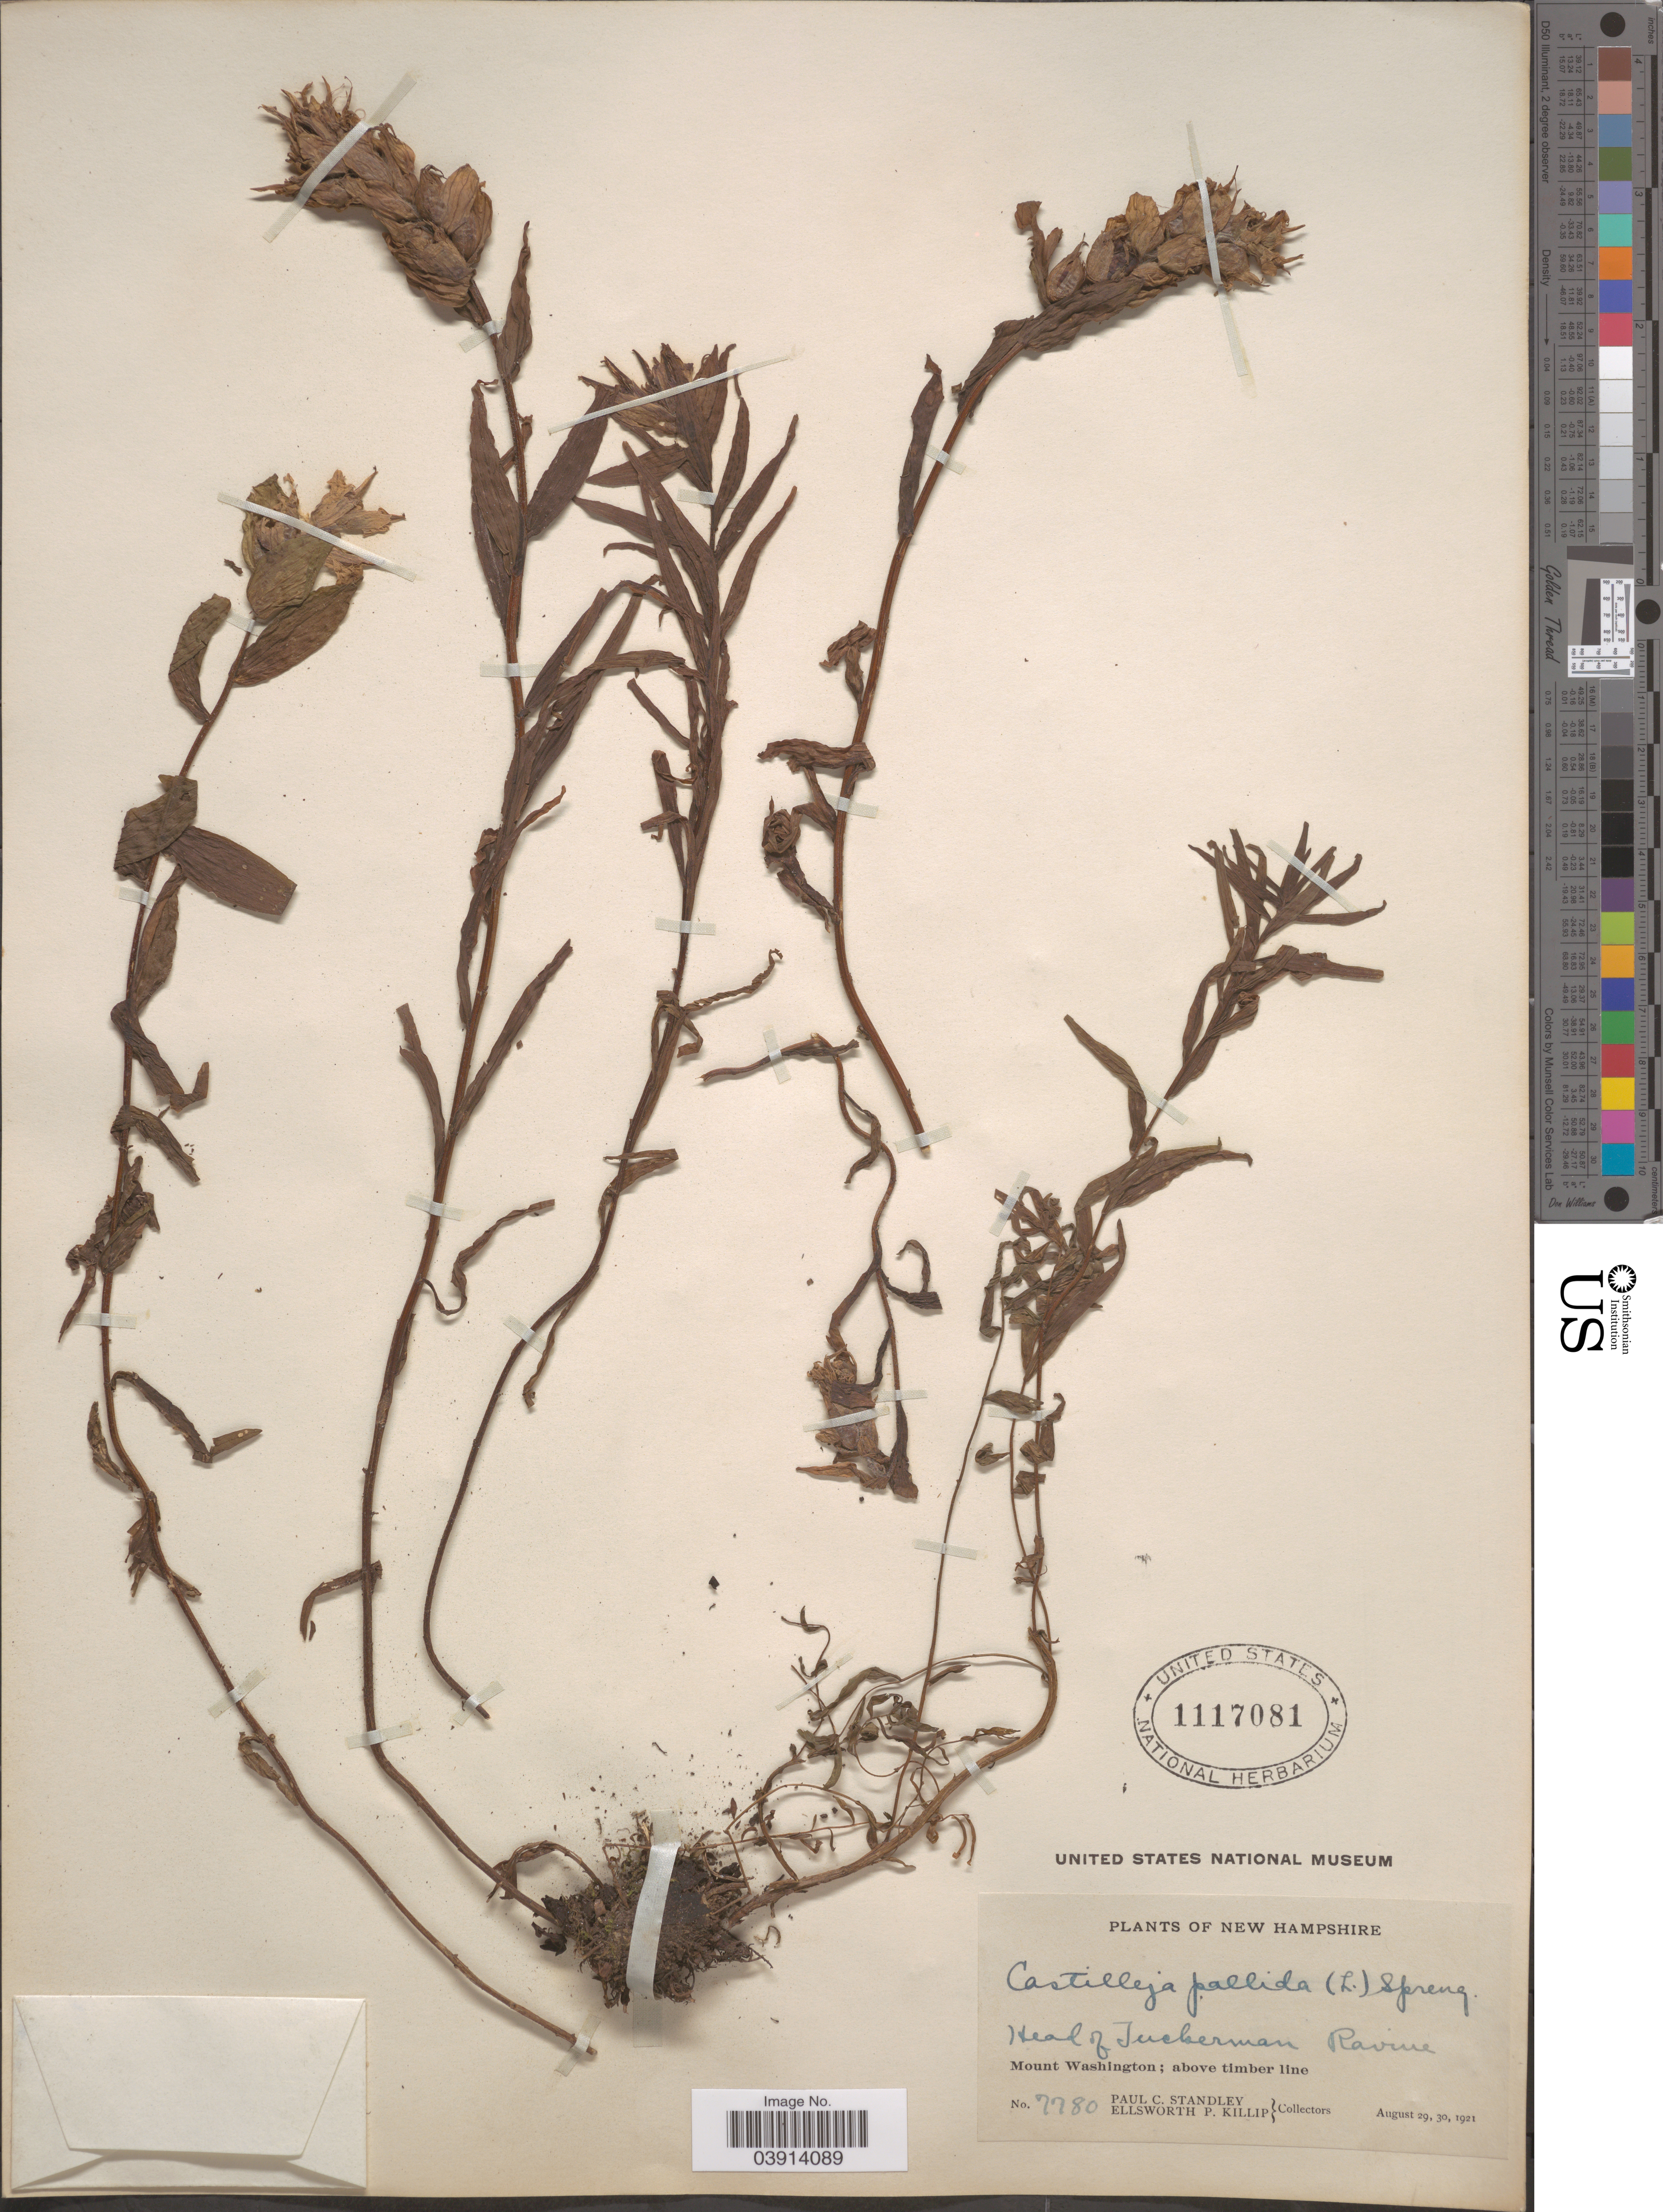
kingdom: Plantae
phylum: Tracheophyta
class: Magnoliopsida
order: Lamiales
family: Orobanchaceae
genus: Castilleja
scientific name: Castilleja septentrionalis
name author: Lindl.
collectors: P. C. Standley & E. P. Killip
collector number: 7780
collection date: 1921-08-29/1921-08-30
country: United States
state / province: New Hampshire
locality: Head of Tuckerman Ravine. Mount Washington; above timber line.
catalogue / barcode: US 1117081